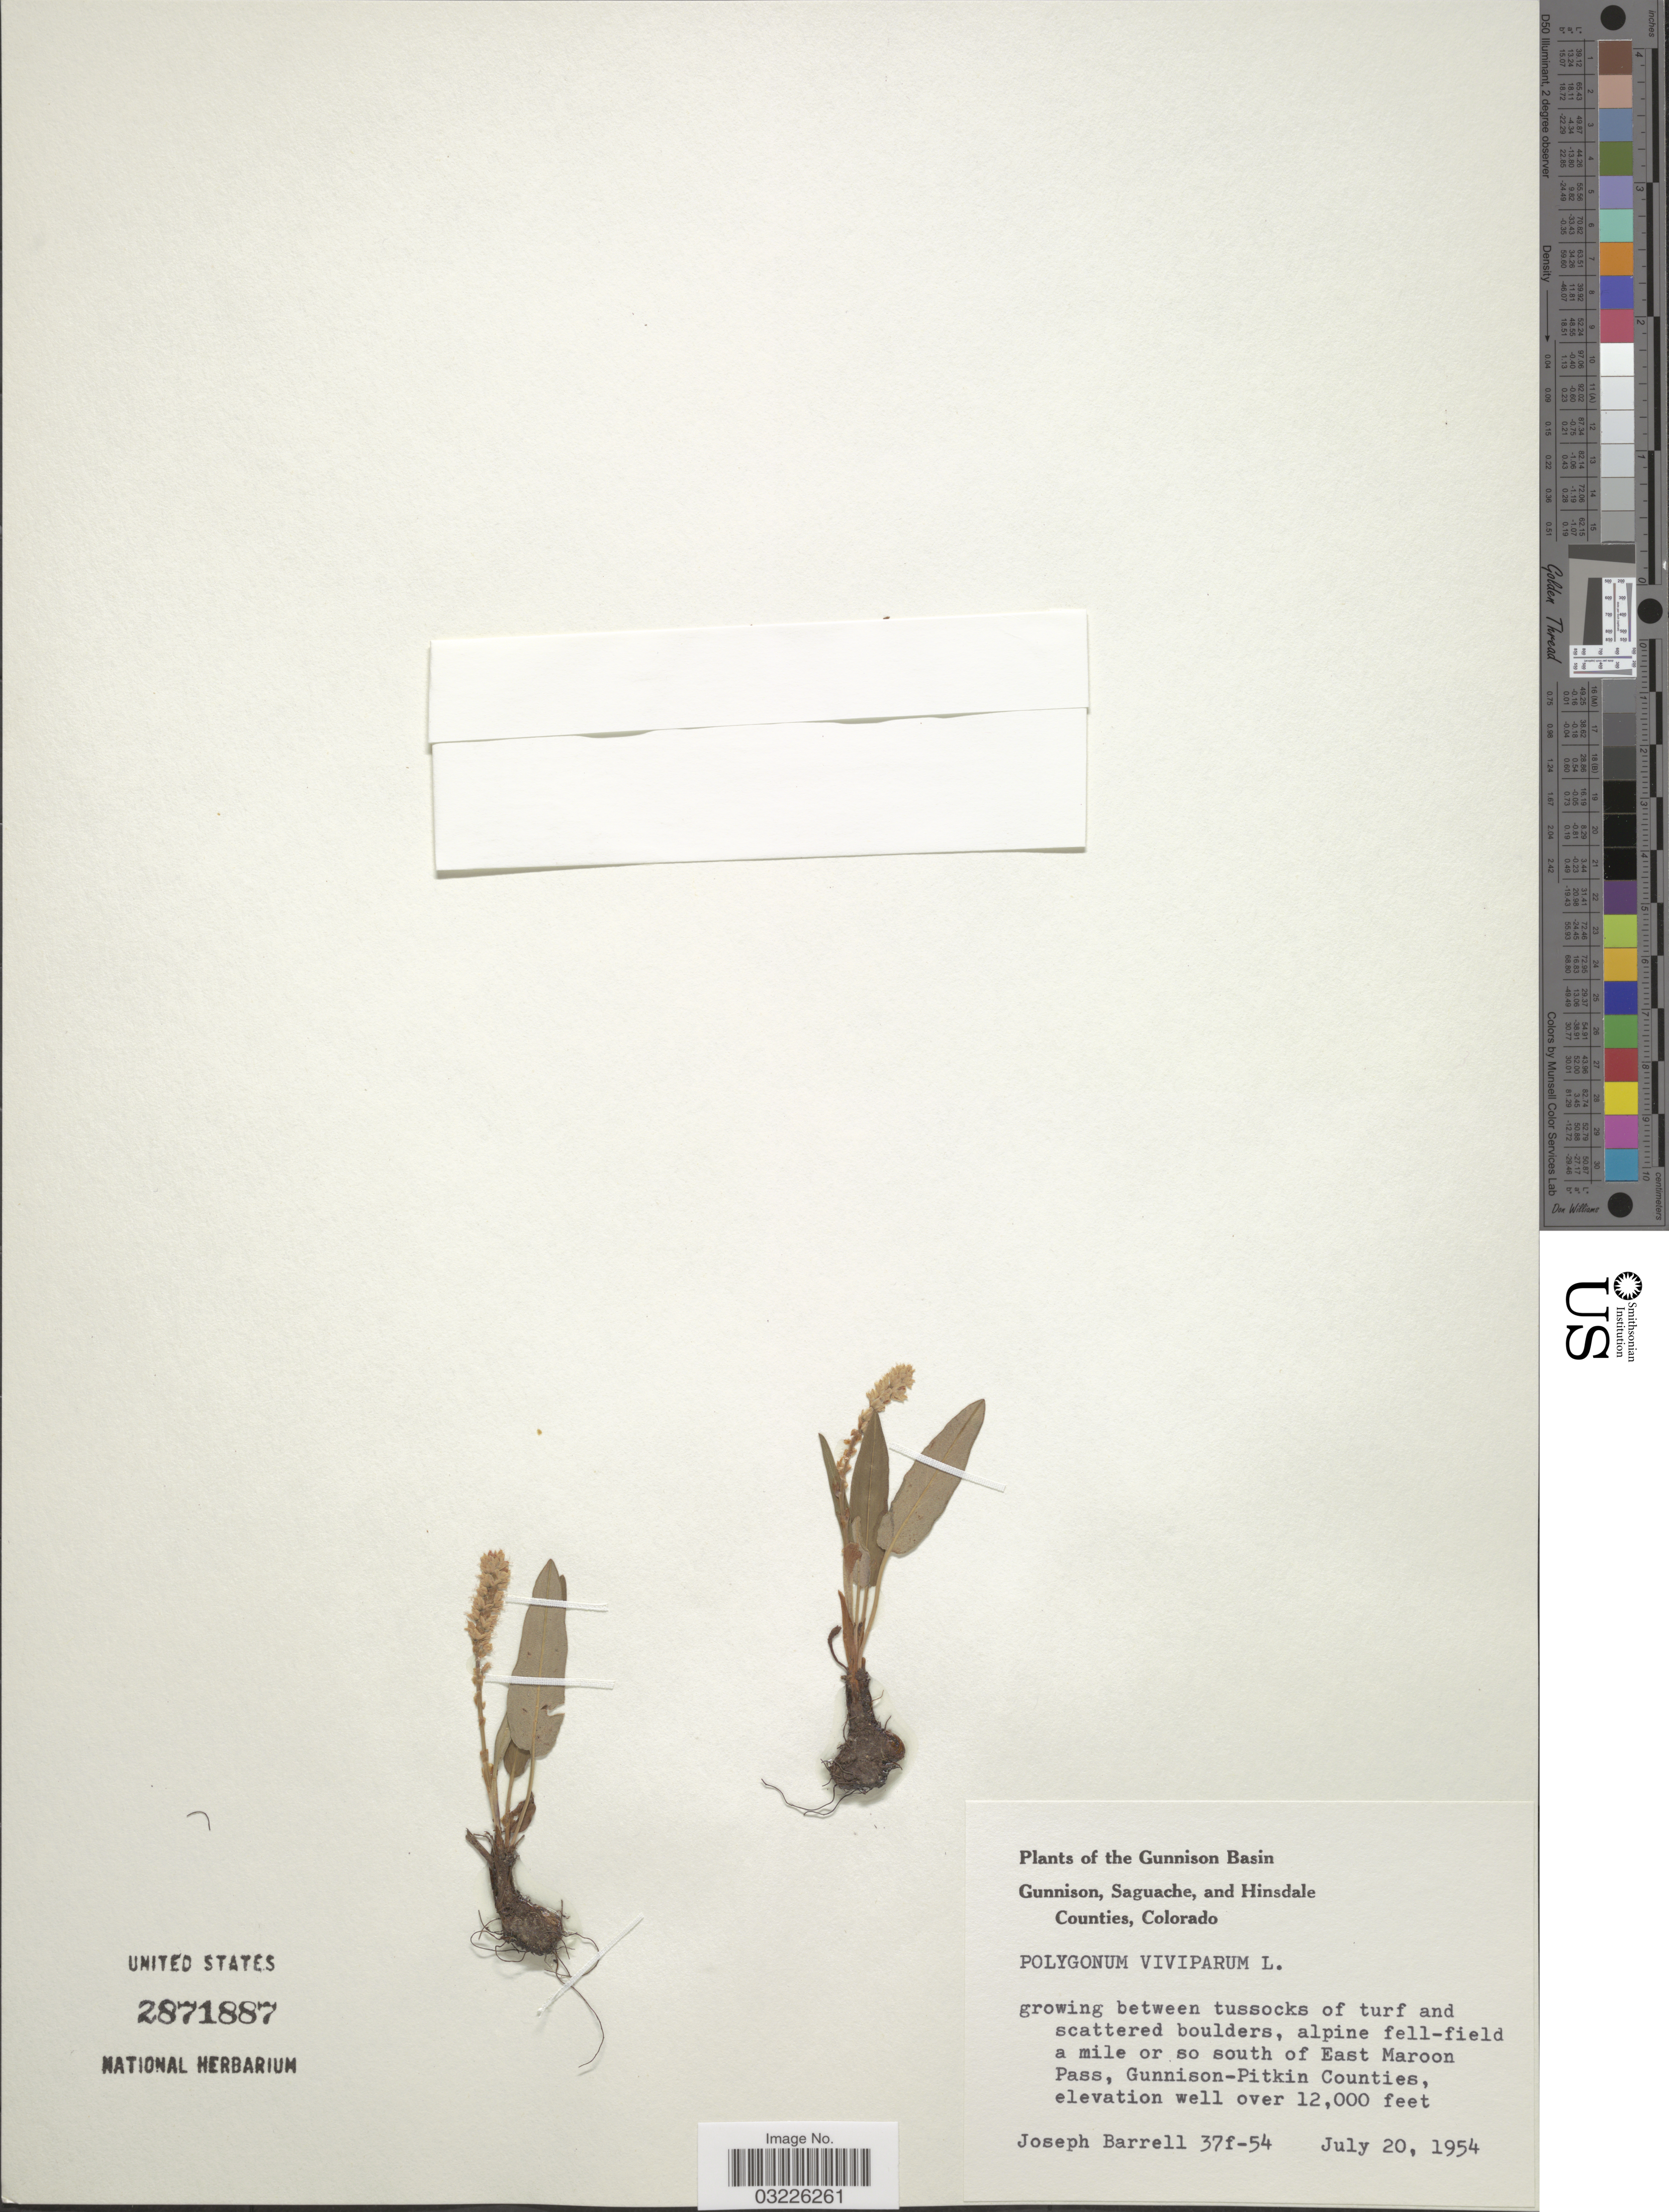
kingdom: Plantae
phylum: Tracheophyta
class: Magnoliopsida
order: Caryophyllales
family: Polygonaceae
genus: Bistorta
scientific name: Bistorta vivipara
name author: (L.) Delarbre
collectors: J. Barrell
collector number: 37f-54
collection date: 1954-07-20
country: United States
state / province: Colorado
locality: The Gunnison Basin, alpine fell-field a mile or so south of East Maroon Pass, Gunnison-Pitkin Counties.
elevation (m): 3658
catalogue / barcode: US 2871887